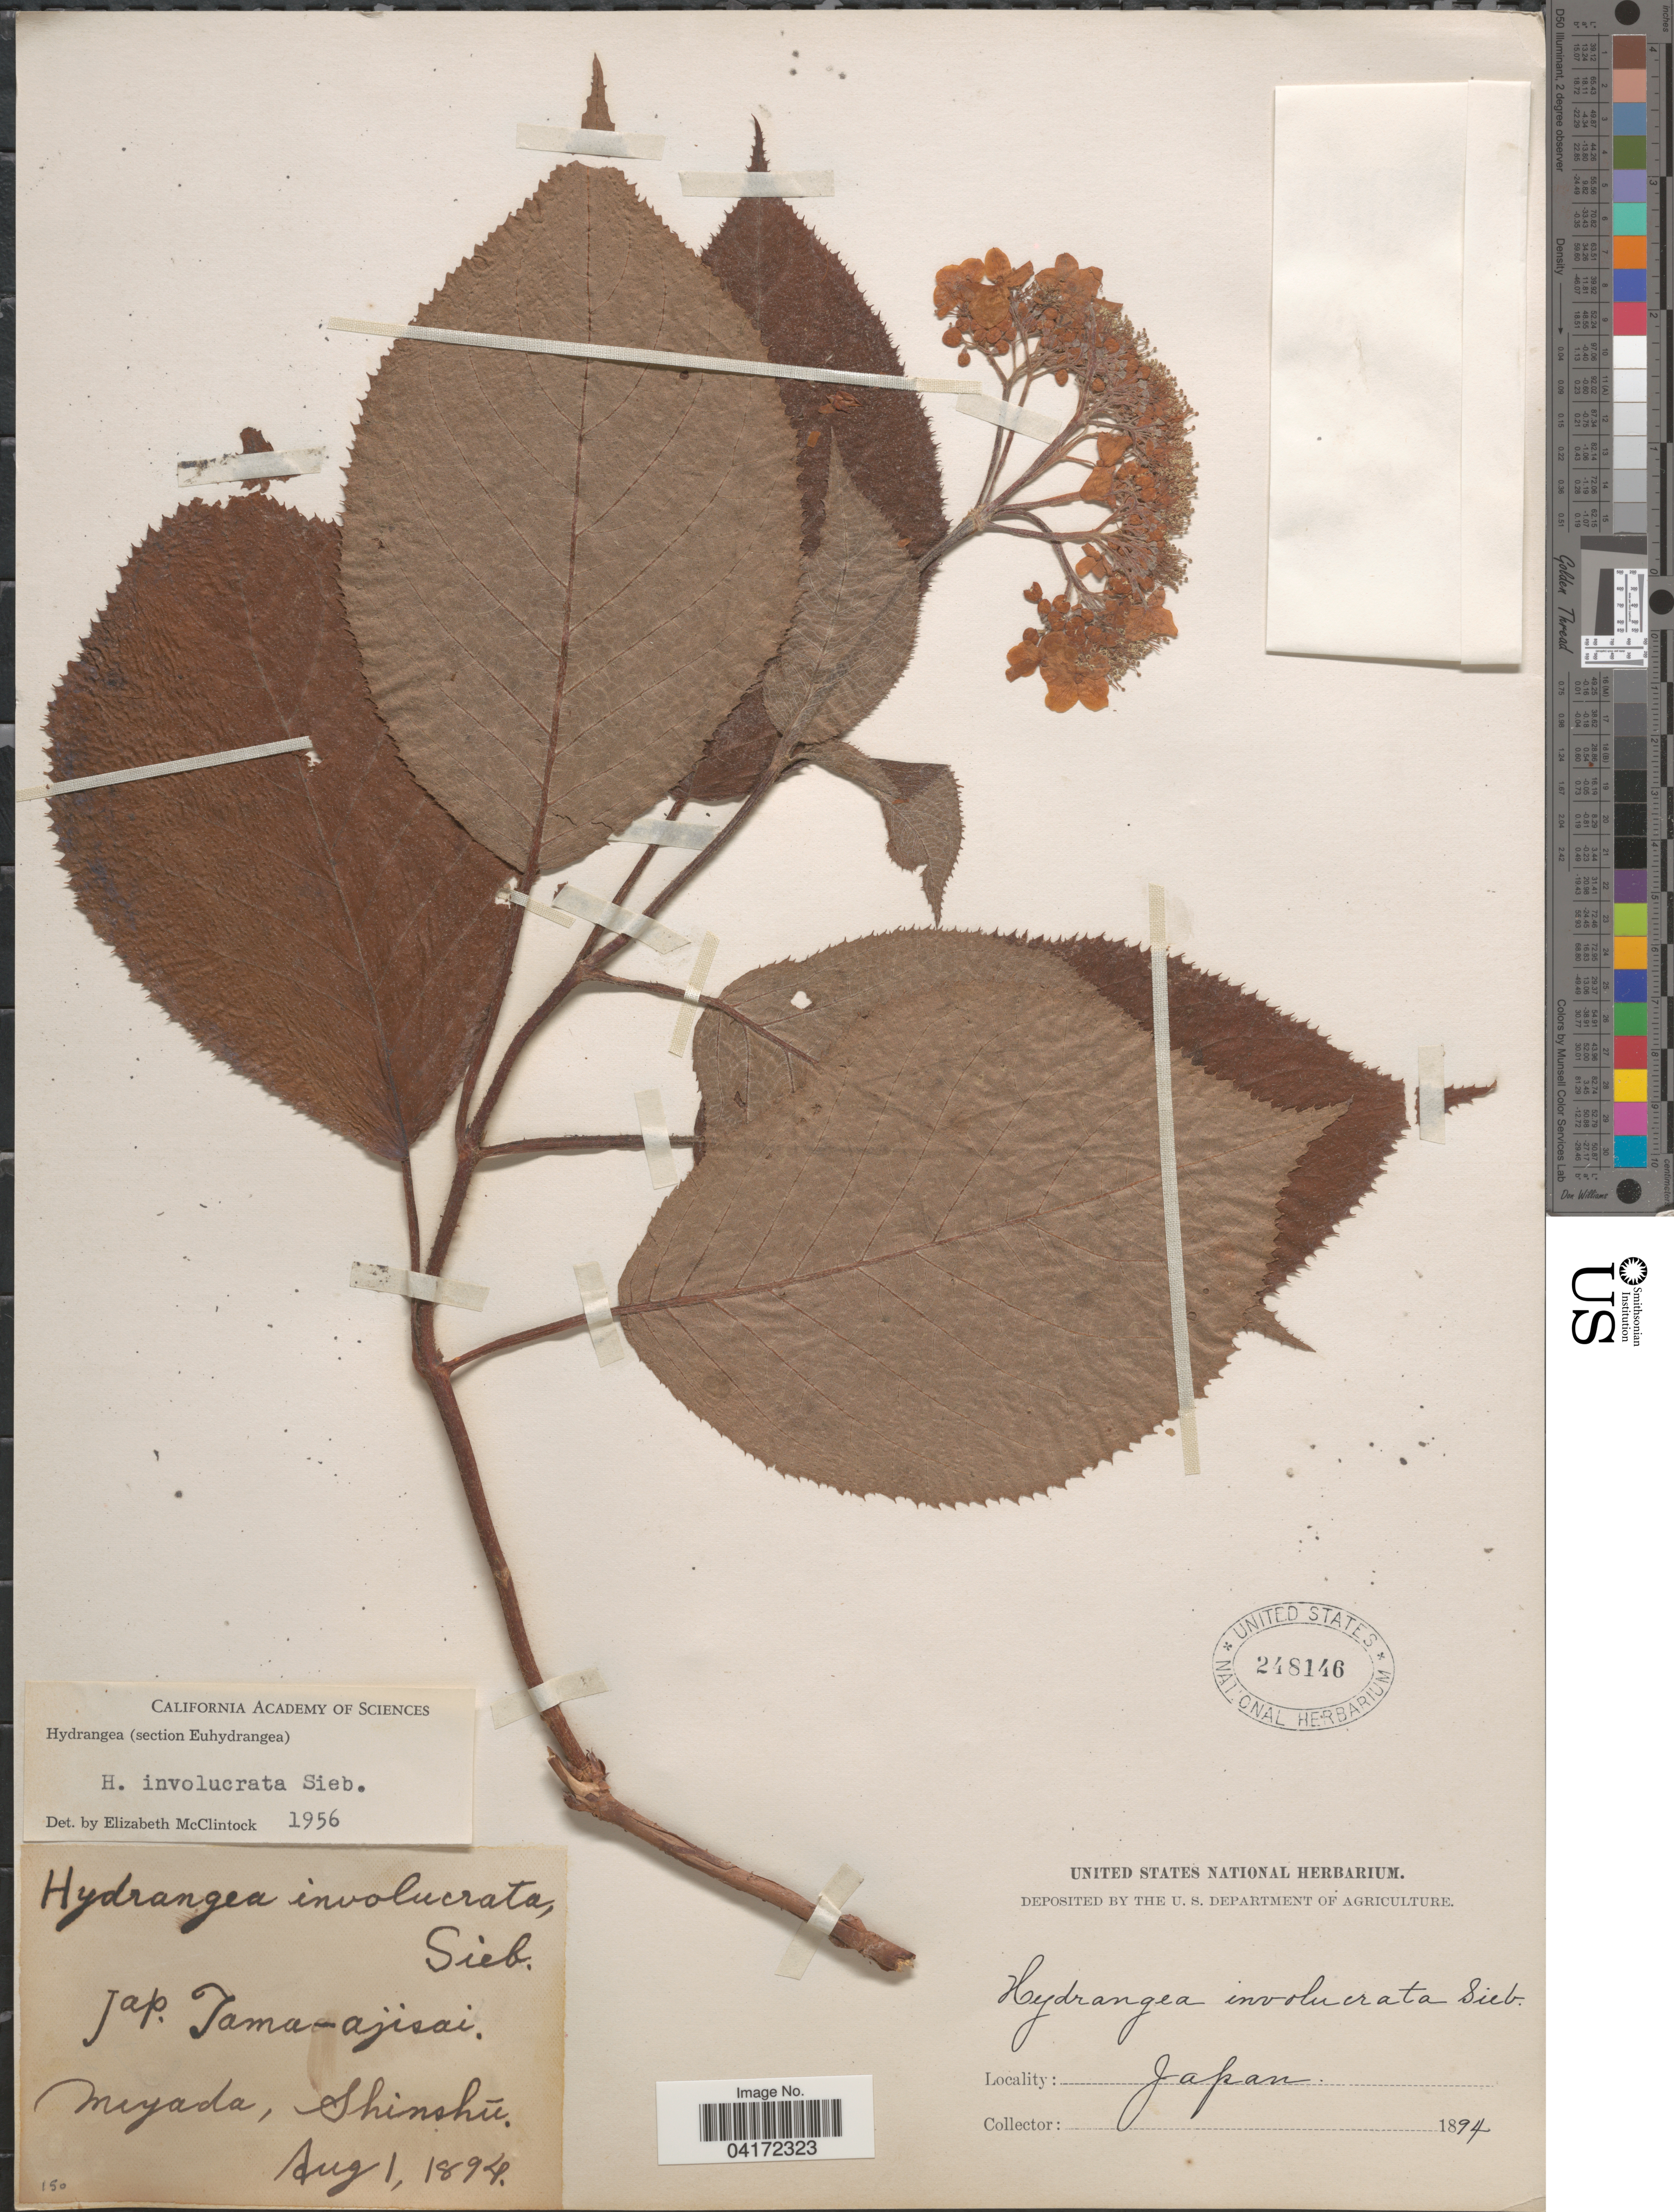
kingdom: Plantae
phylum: Tracheophyta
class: Magnoliopsida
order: Cornales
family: Hydrangeaceae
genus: Hydrangea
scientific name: Hydrangea involucrata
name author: Siebold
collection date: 1894-08-01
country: Japan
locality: Miyada, Shinshū.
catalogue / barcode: US 248146